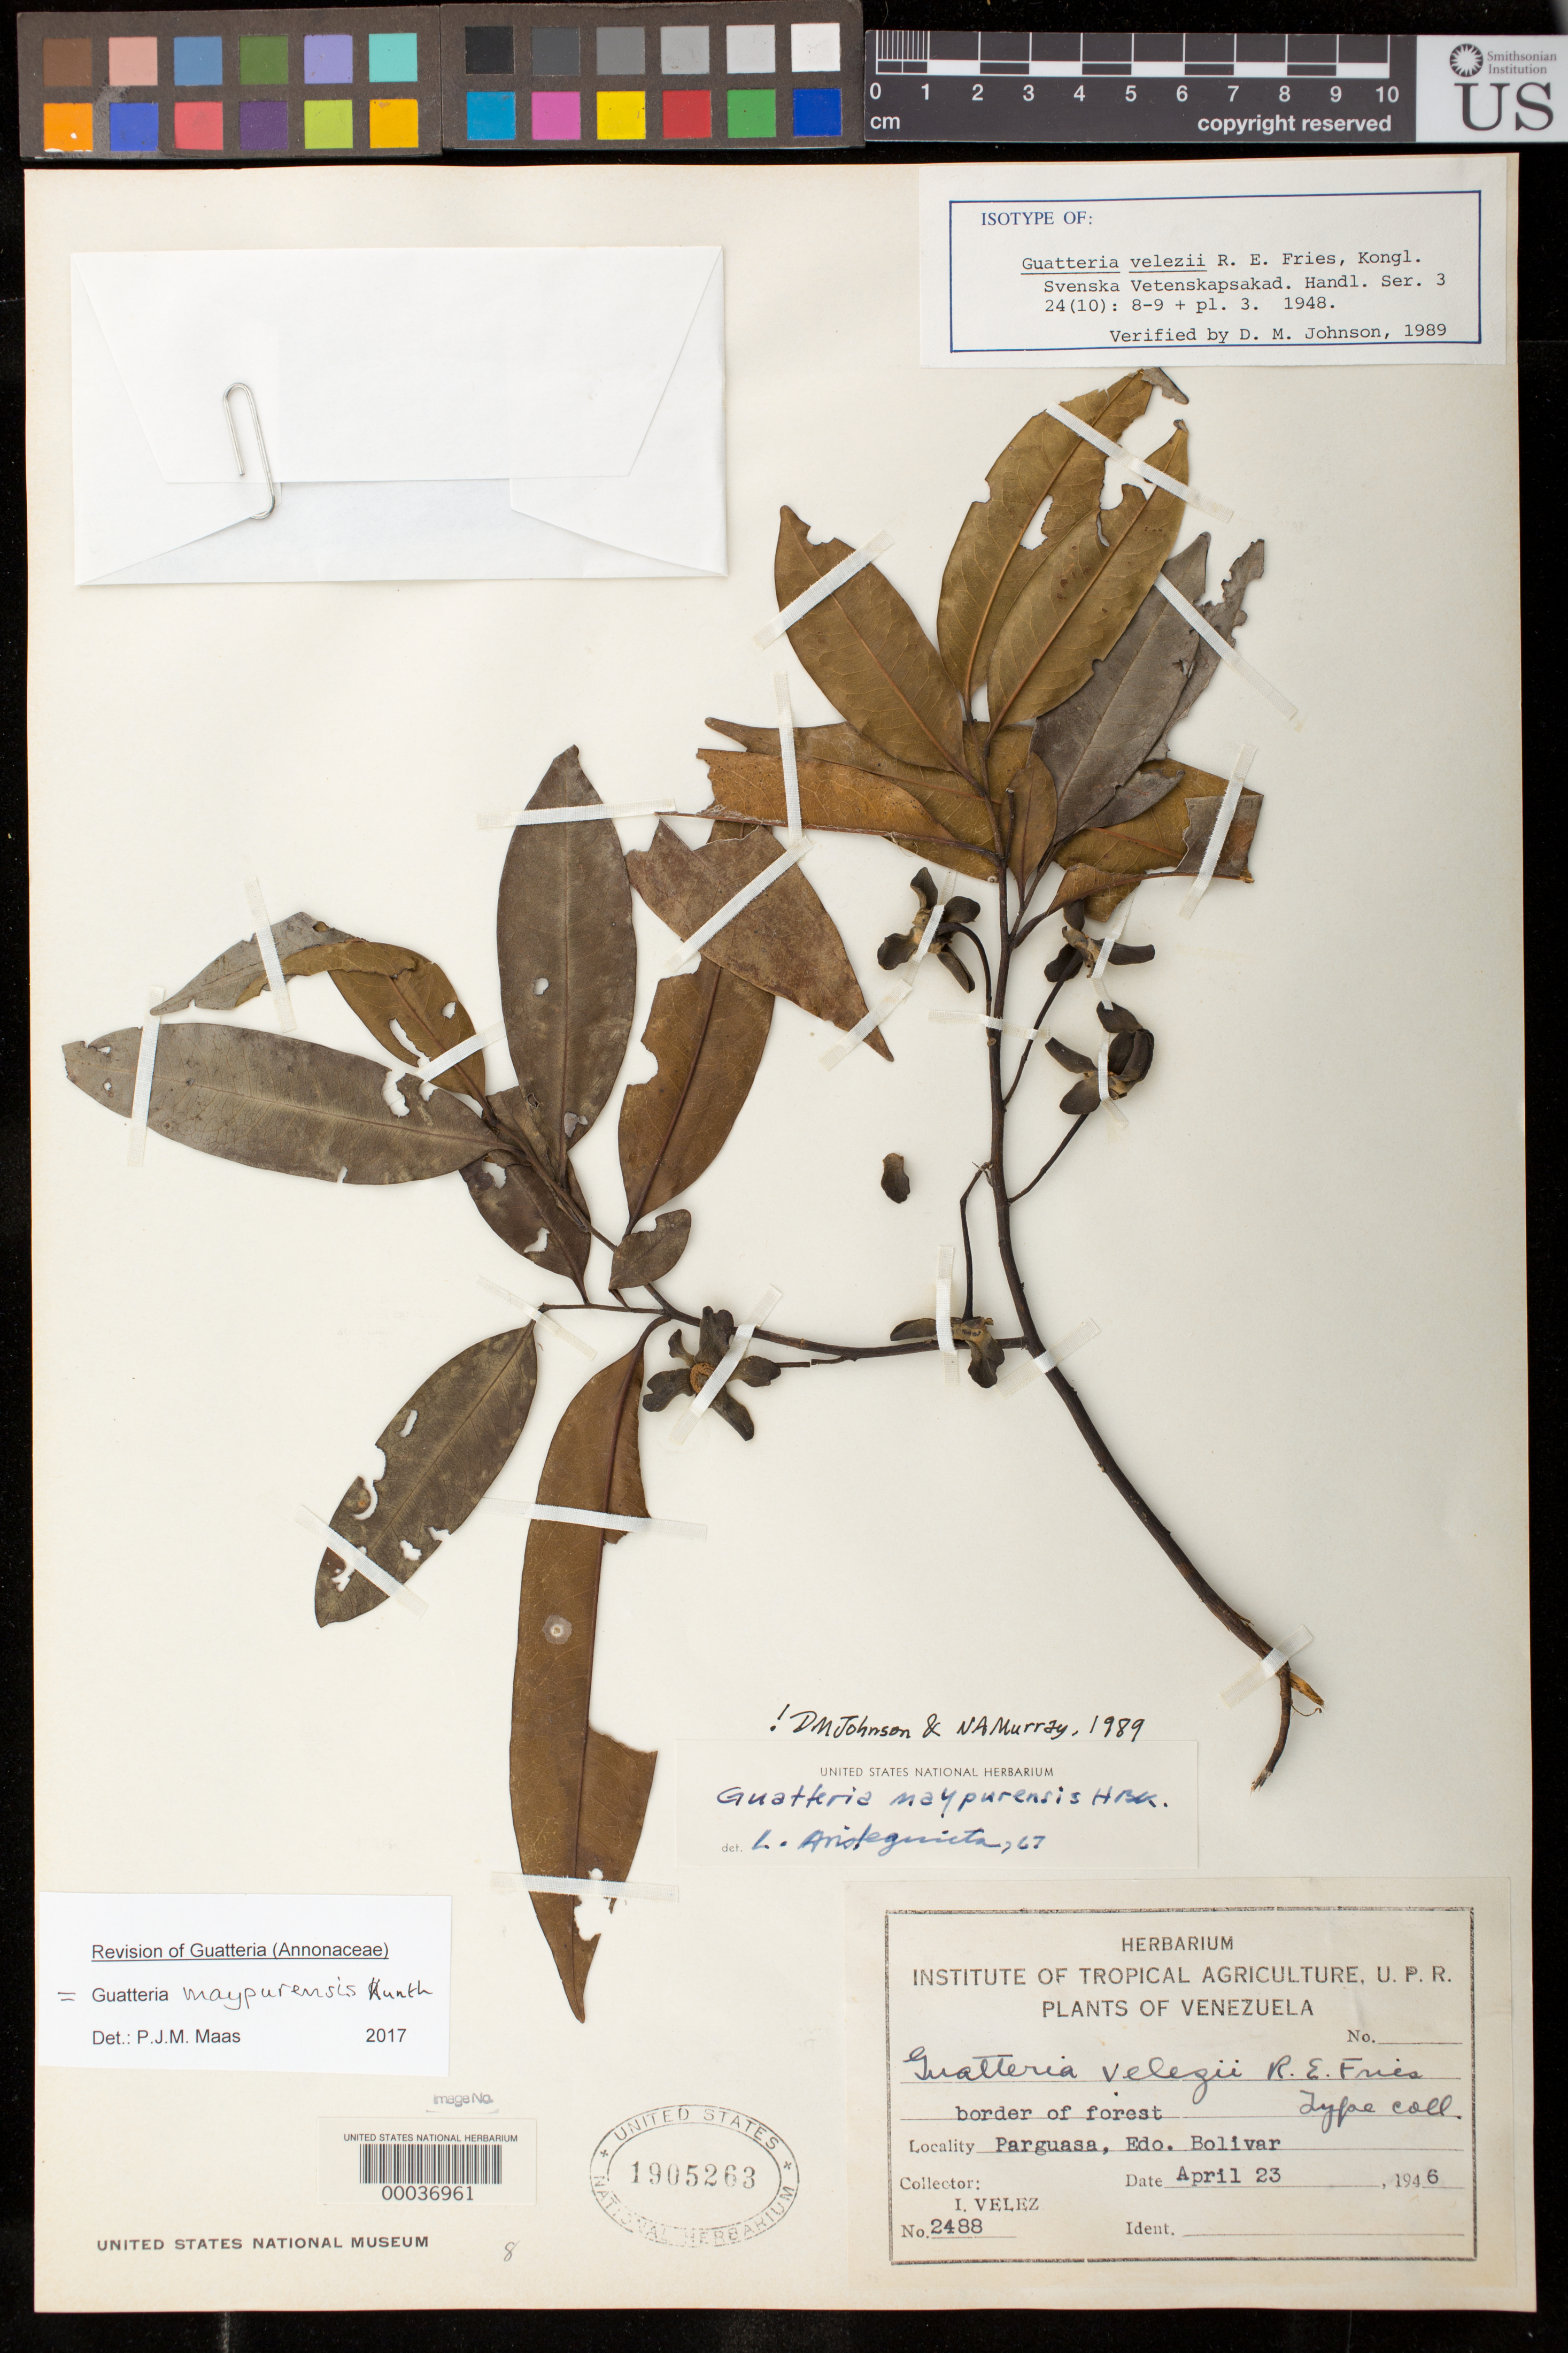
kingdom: Plantae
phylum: Tracheophyta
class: Magnoliopsida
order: Magnoliales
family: Annonaceae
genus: Guatteria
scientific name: Guatteria velezii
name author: R.E. Fr.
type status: Isotype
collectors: I. Velez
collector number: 2488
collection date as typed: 23 Apr 1946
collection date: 1946-04-23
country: Venezuela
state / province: Bolivar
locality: Parguasa, border of forest.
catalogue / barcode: US 1905263